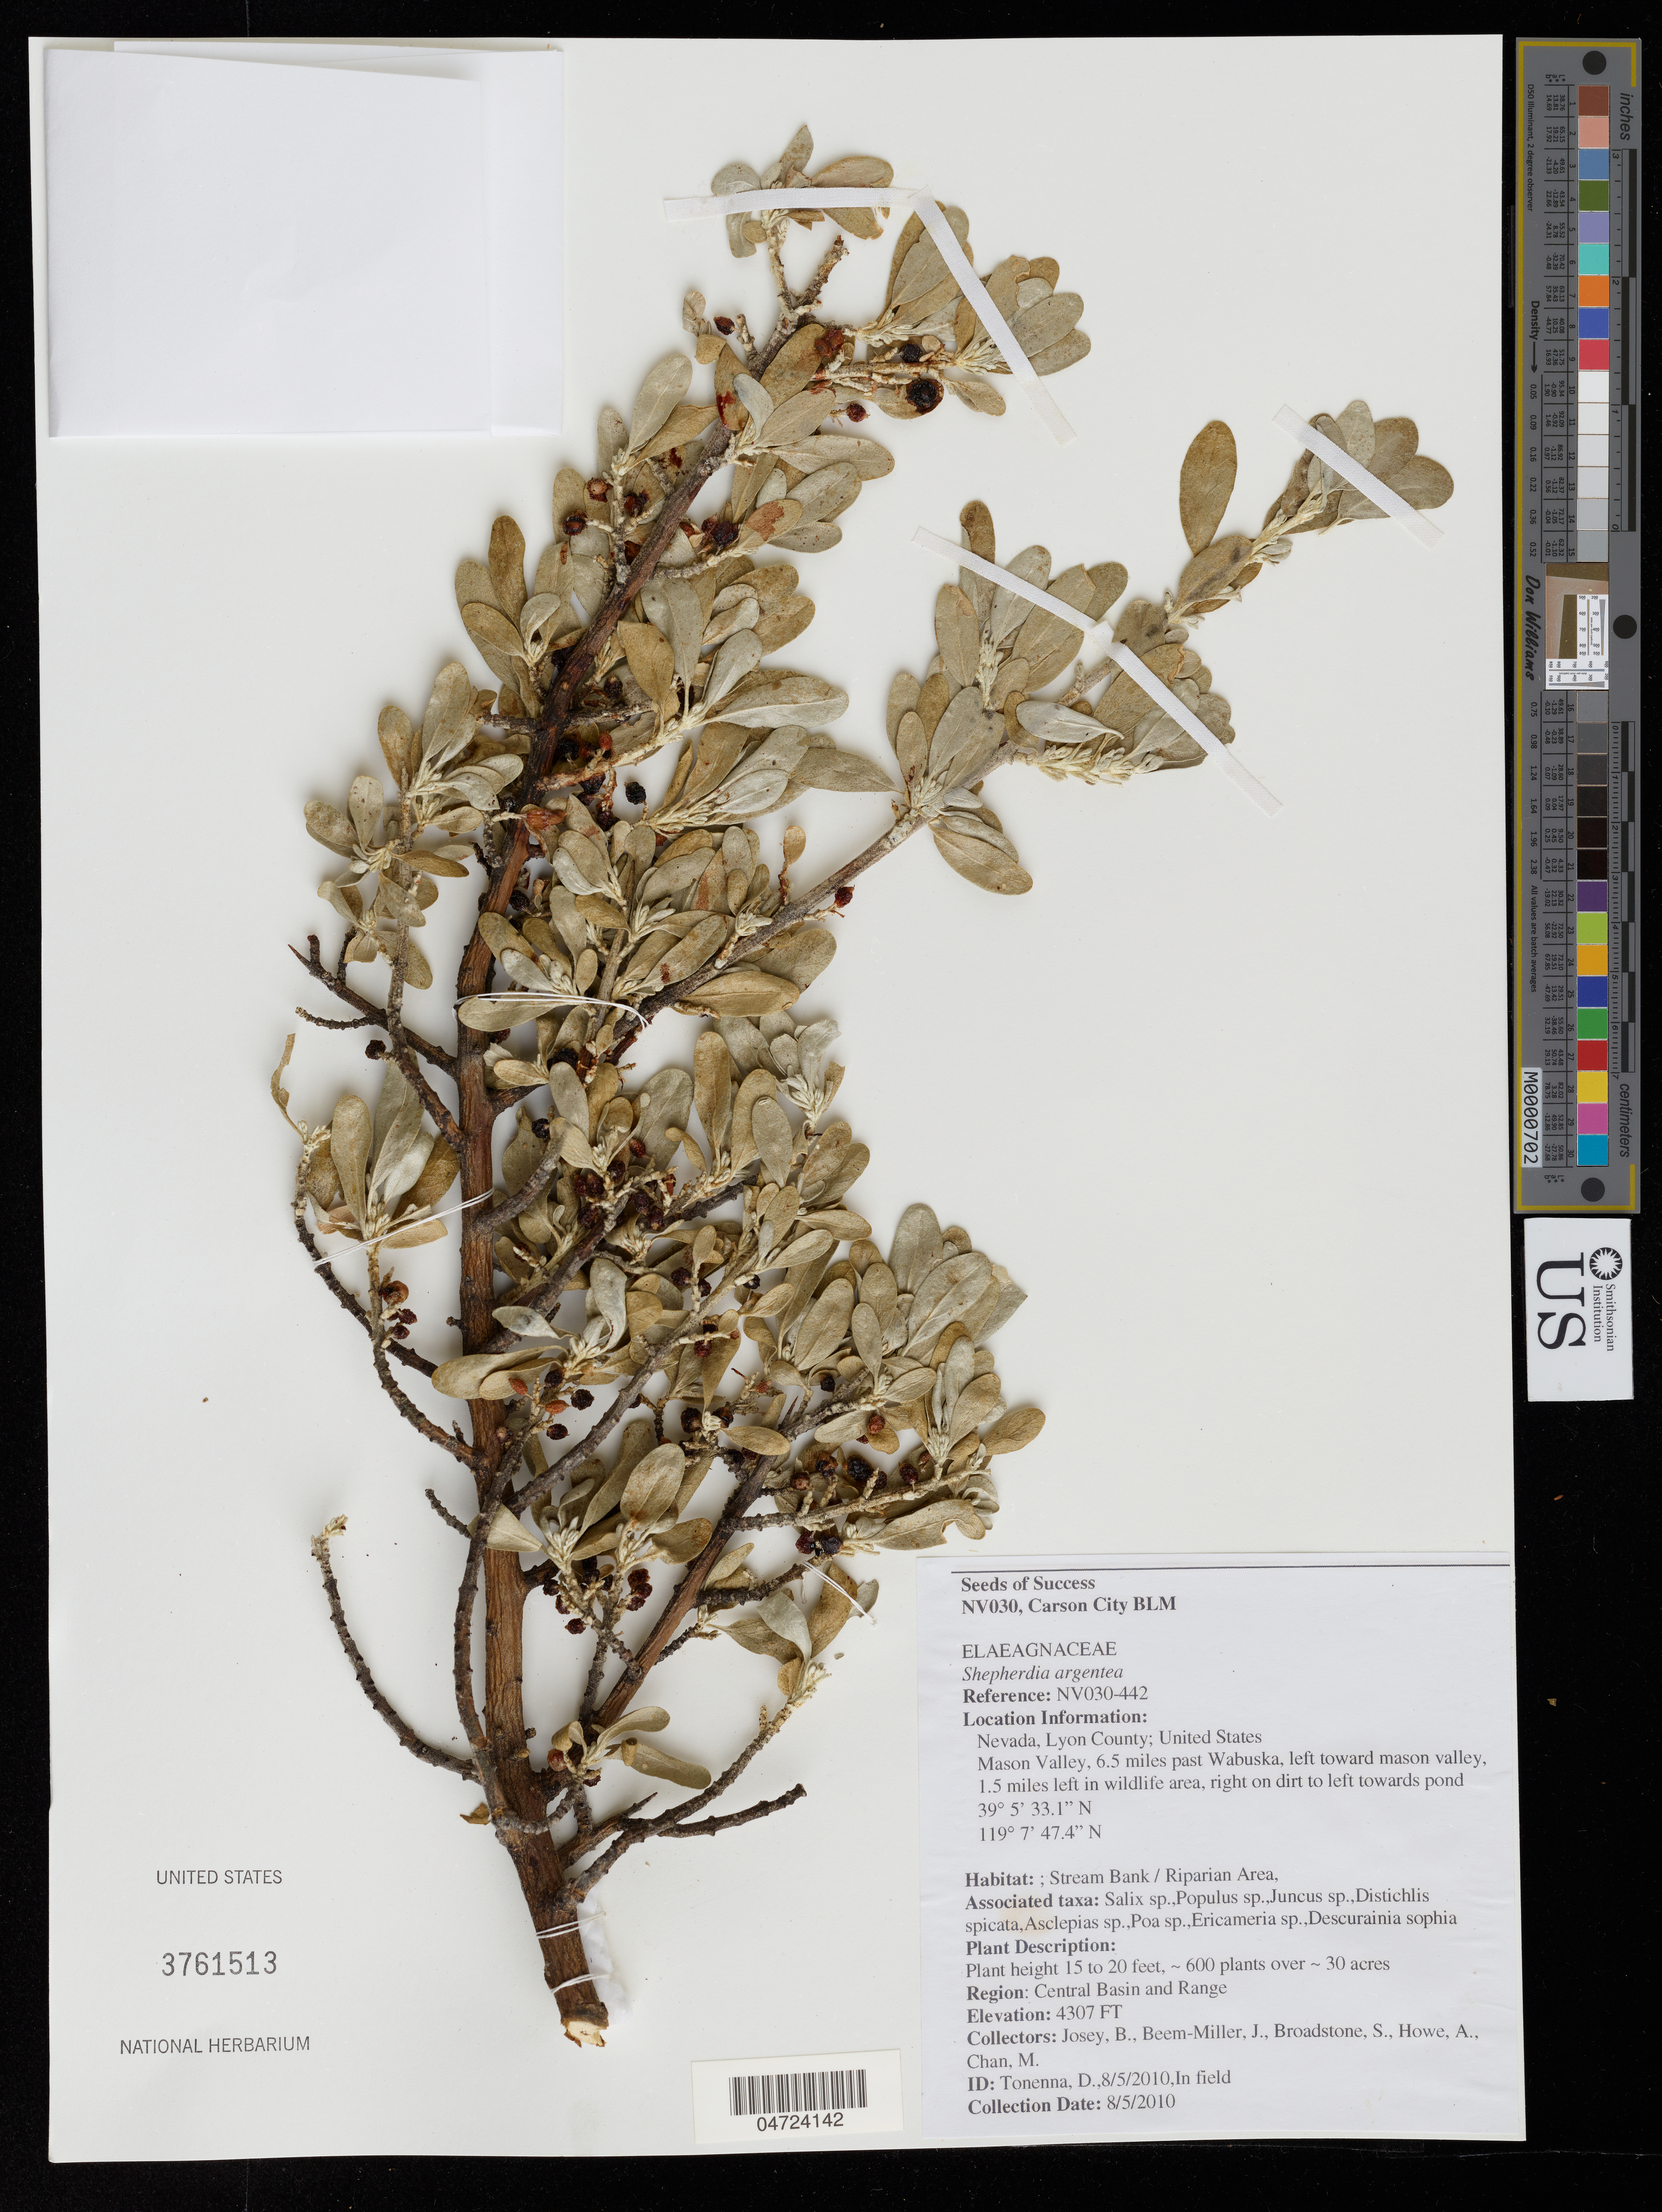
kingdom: Plantae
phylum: Tracheophyta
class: Magnoliopsida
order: Rosales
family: Elaeagnaceae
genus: Shepherdia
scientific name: Shepherdia argentea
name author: (Pursh) Nutt.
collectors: B. Josey, J. Beam-Miller, S. Broadstone, A. Howe & M. Chan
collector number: NV030-442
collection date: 2010-08-05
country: United States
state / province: Nevada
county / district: Lyon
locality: Lyon County. Mason Valley, 6.5 miles past Wabuska, left toward mason valley, 1.5 miles left in wildlife area, right on dirt to left towards pond. Region: Central Basin and Range.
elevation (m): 1313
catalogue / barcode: US 3761513